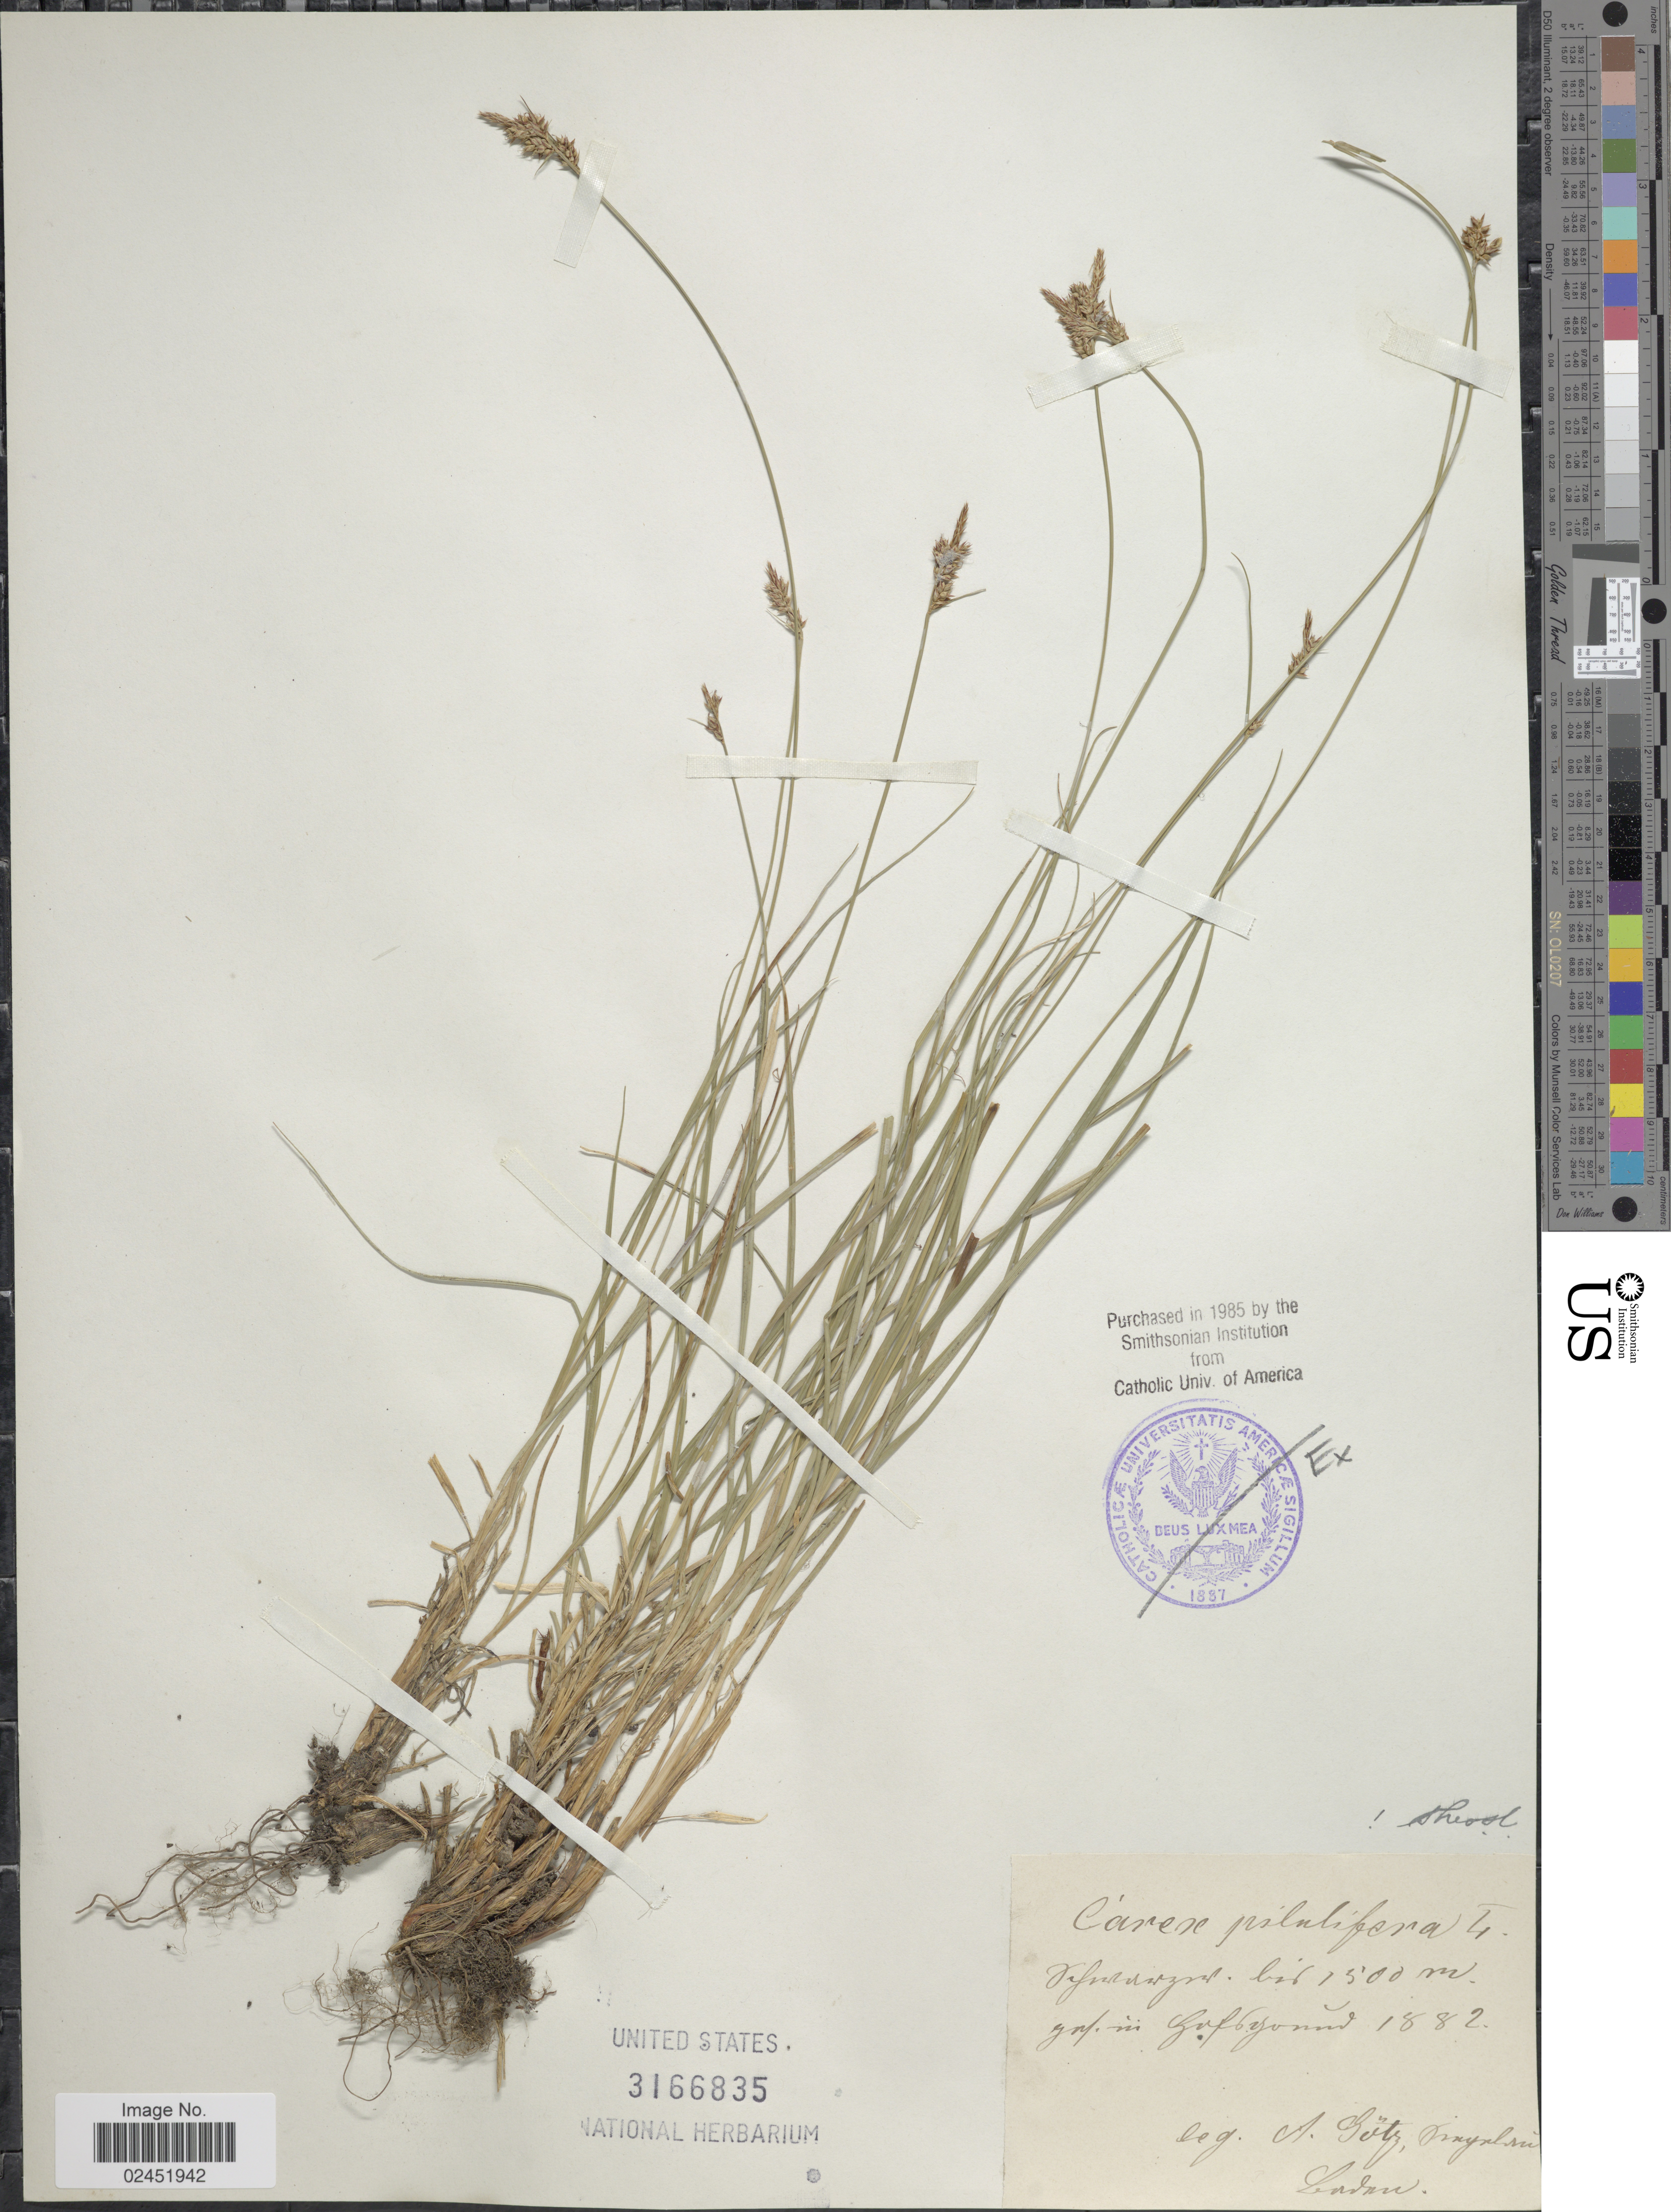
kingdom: Plantae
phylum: Tracheophyta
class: Liliopsida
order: Poales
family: Cyperaceae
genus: Carex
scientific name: Carex pilulifera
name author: L.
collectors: A. Götz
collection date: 1882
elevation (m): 1500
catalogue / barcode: US 3166835